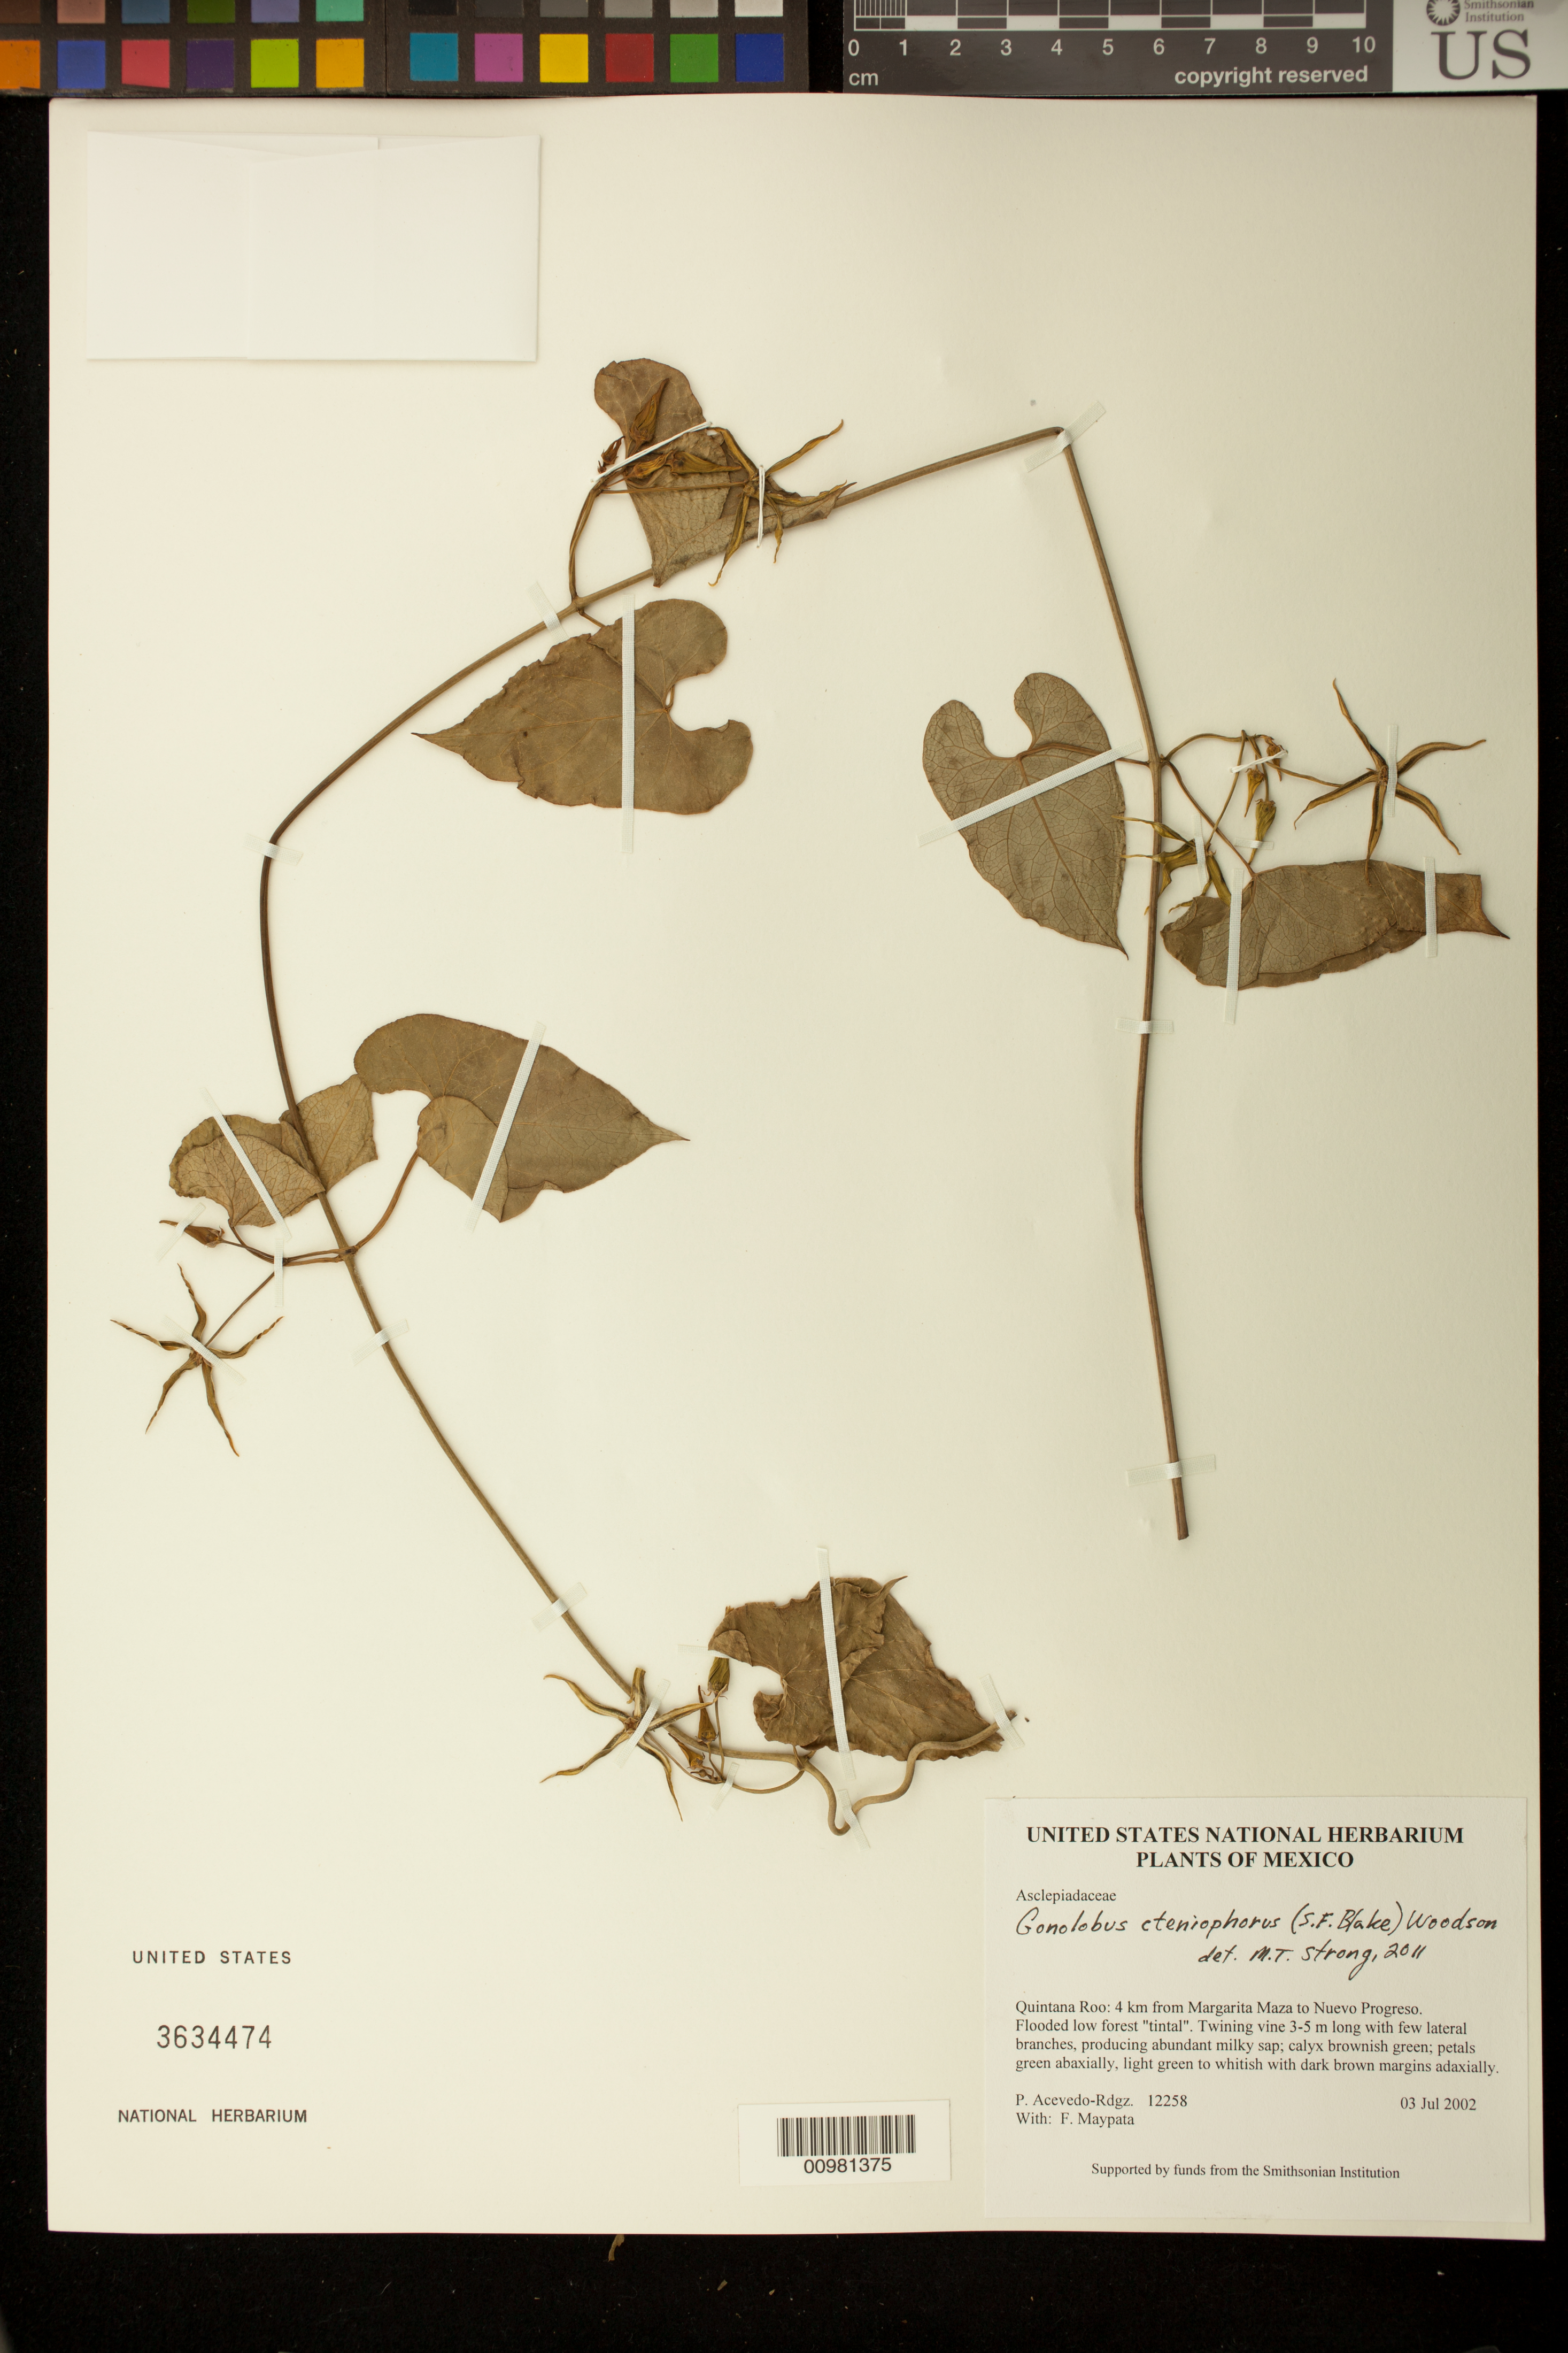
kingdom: Plantae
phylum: Tracheophyta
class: Magnoliopsida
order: Gentianales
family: Apocynaceae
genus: Gonolobus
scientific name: Gonolobus cteniophorus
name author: (S.F. Blake) Woodson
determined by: Strong, M. T., (US), Smithsonian Institution - National Museum of Natural History (UNITED STATES)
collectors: P. Acevedo-Rodr. & F. Maypata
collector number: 12258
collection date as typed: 03 Jul 2002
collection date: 2002-07-03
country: Mexico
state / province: Quintana Roo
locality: Quintana Roo: 4 km from Margarita Maza to Nuevo Progreso.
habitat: Flooded low forest "tintal".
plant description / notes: US, NY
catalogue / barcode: US 3634474